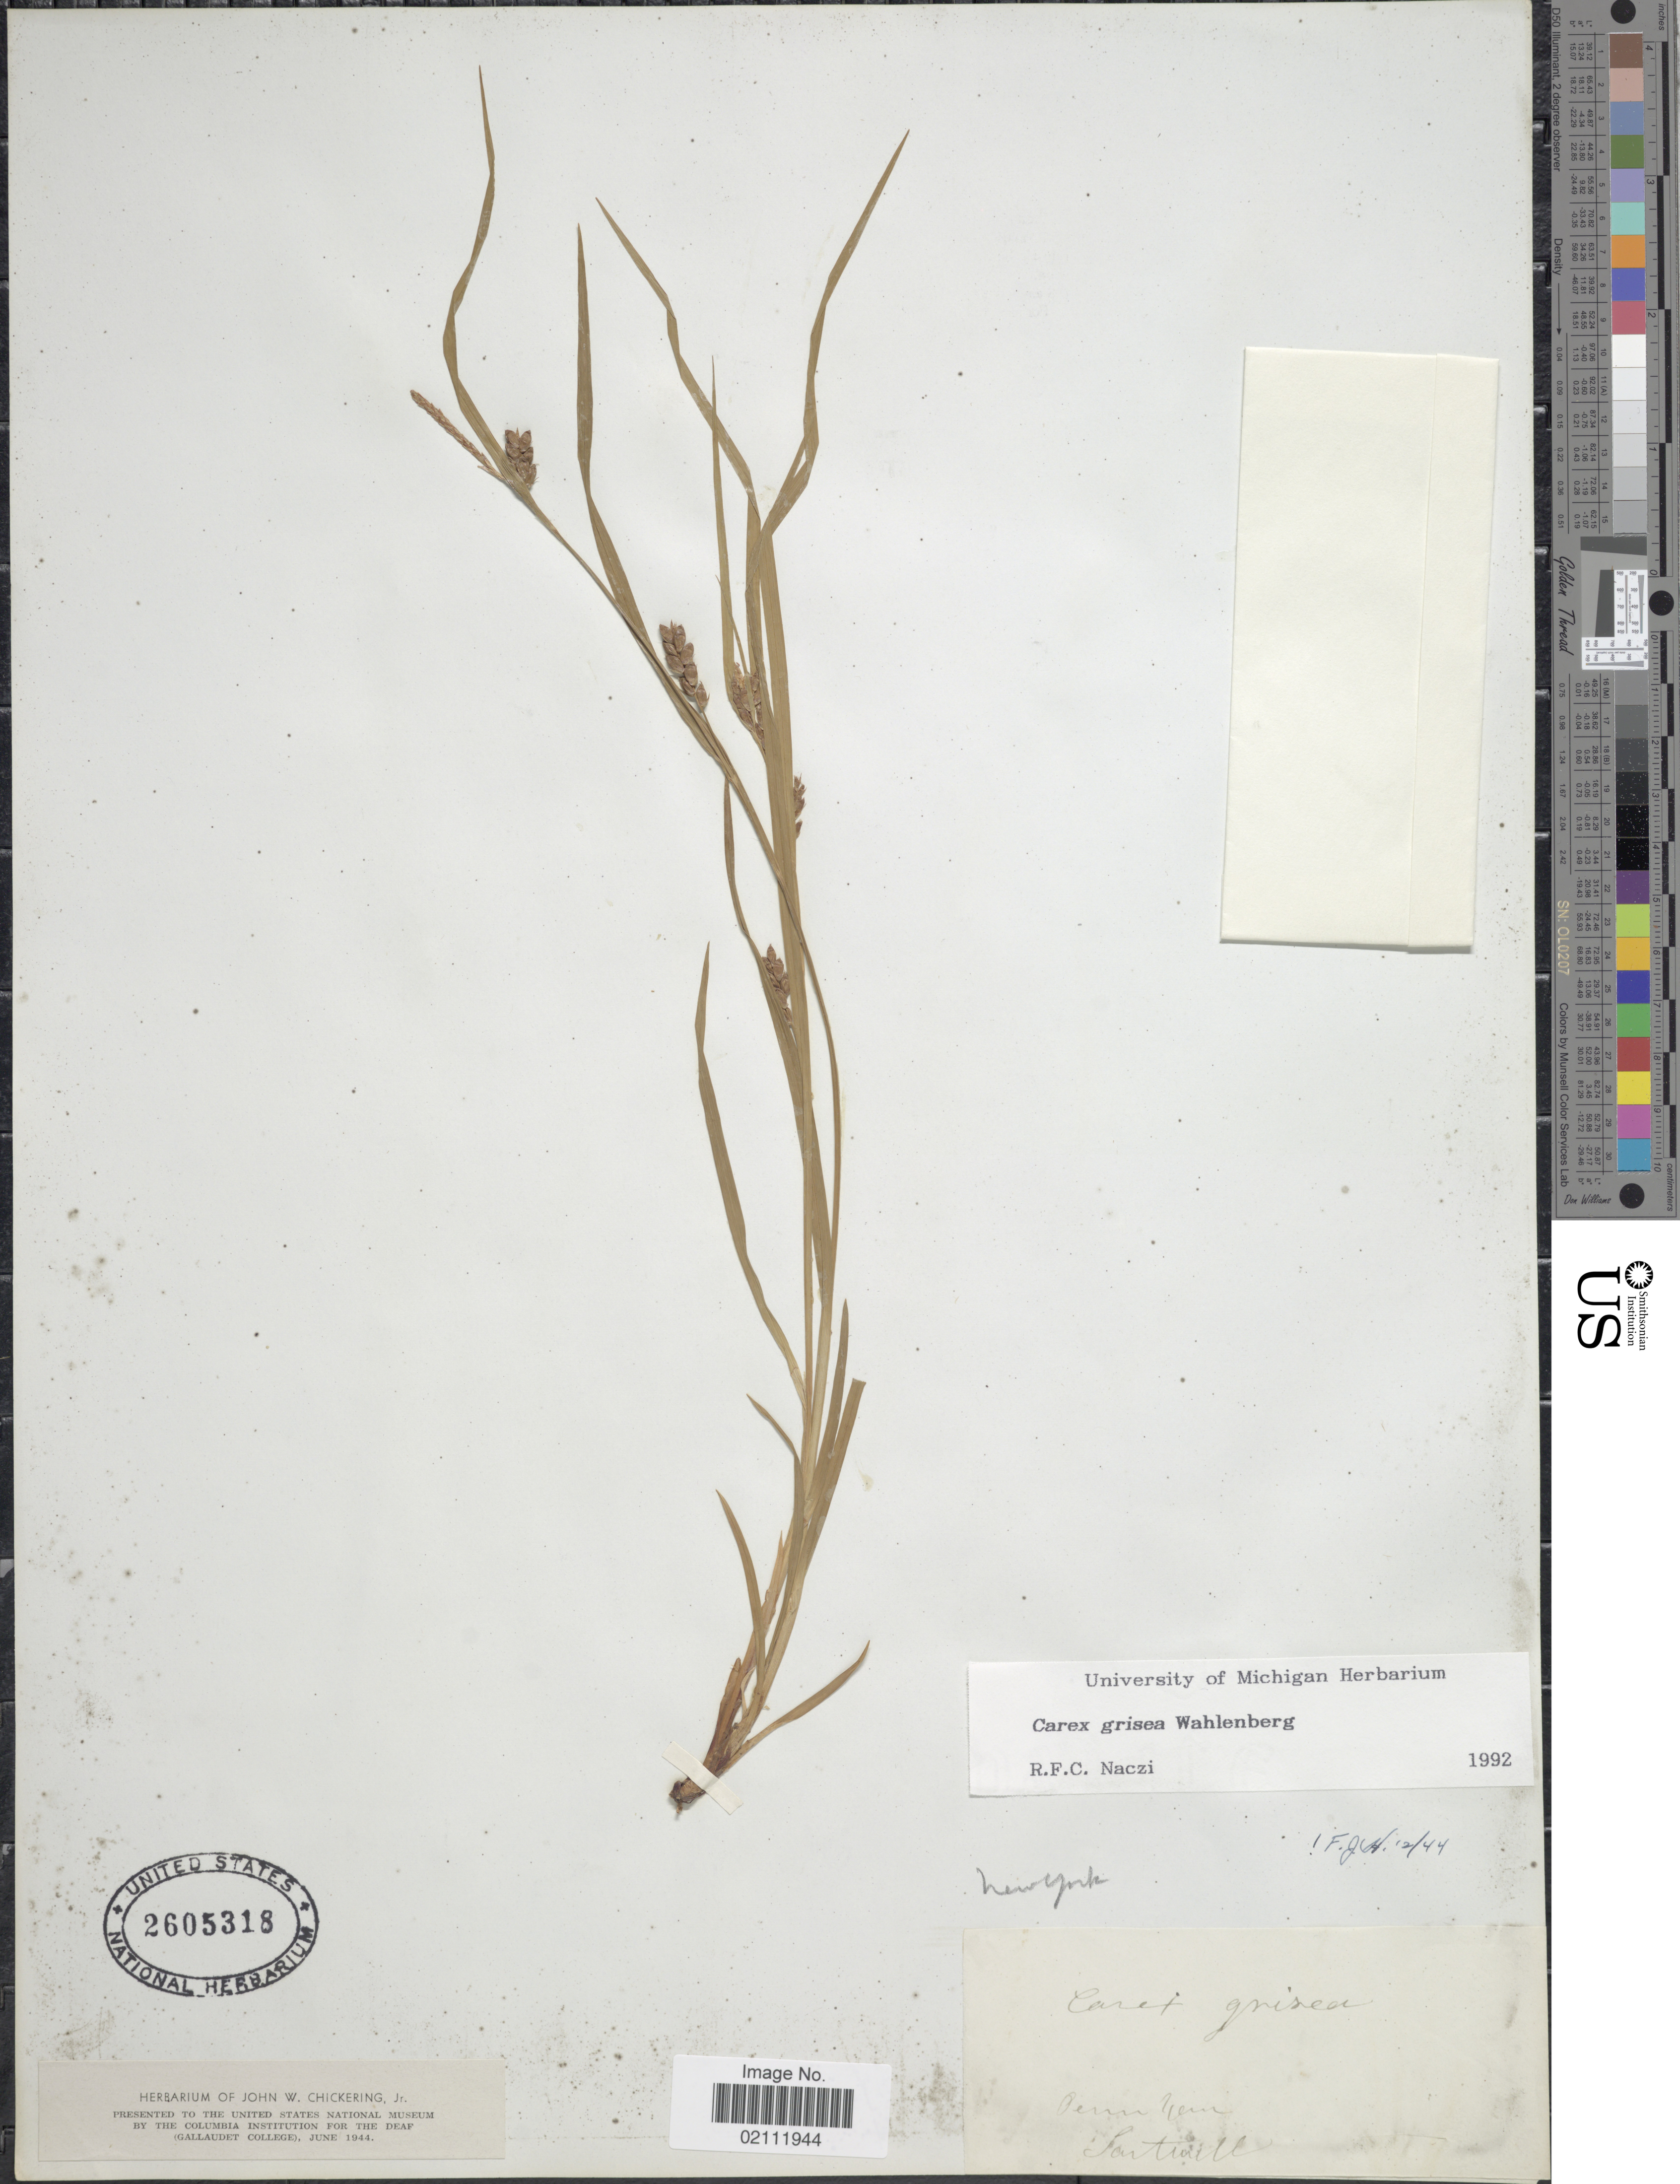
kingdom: Plantae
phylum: Tracheophyta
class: Liliopsida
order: Poales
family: Cyperaceae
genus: Carex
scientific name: Carex grisea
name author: Wahlenb.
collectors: Sartwell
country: United States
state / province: New York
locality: Penn Yan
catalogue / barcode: US 2605318